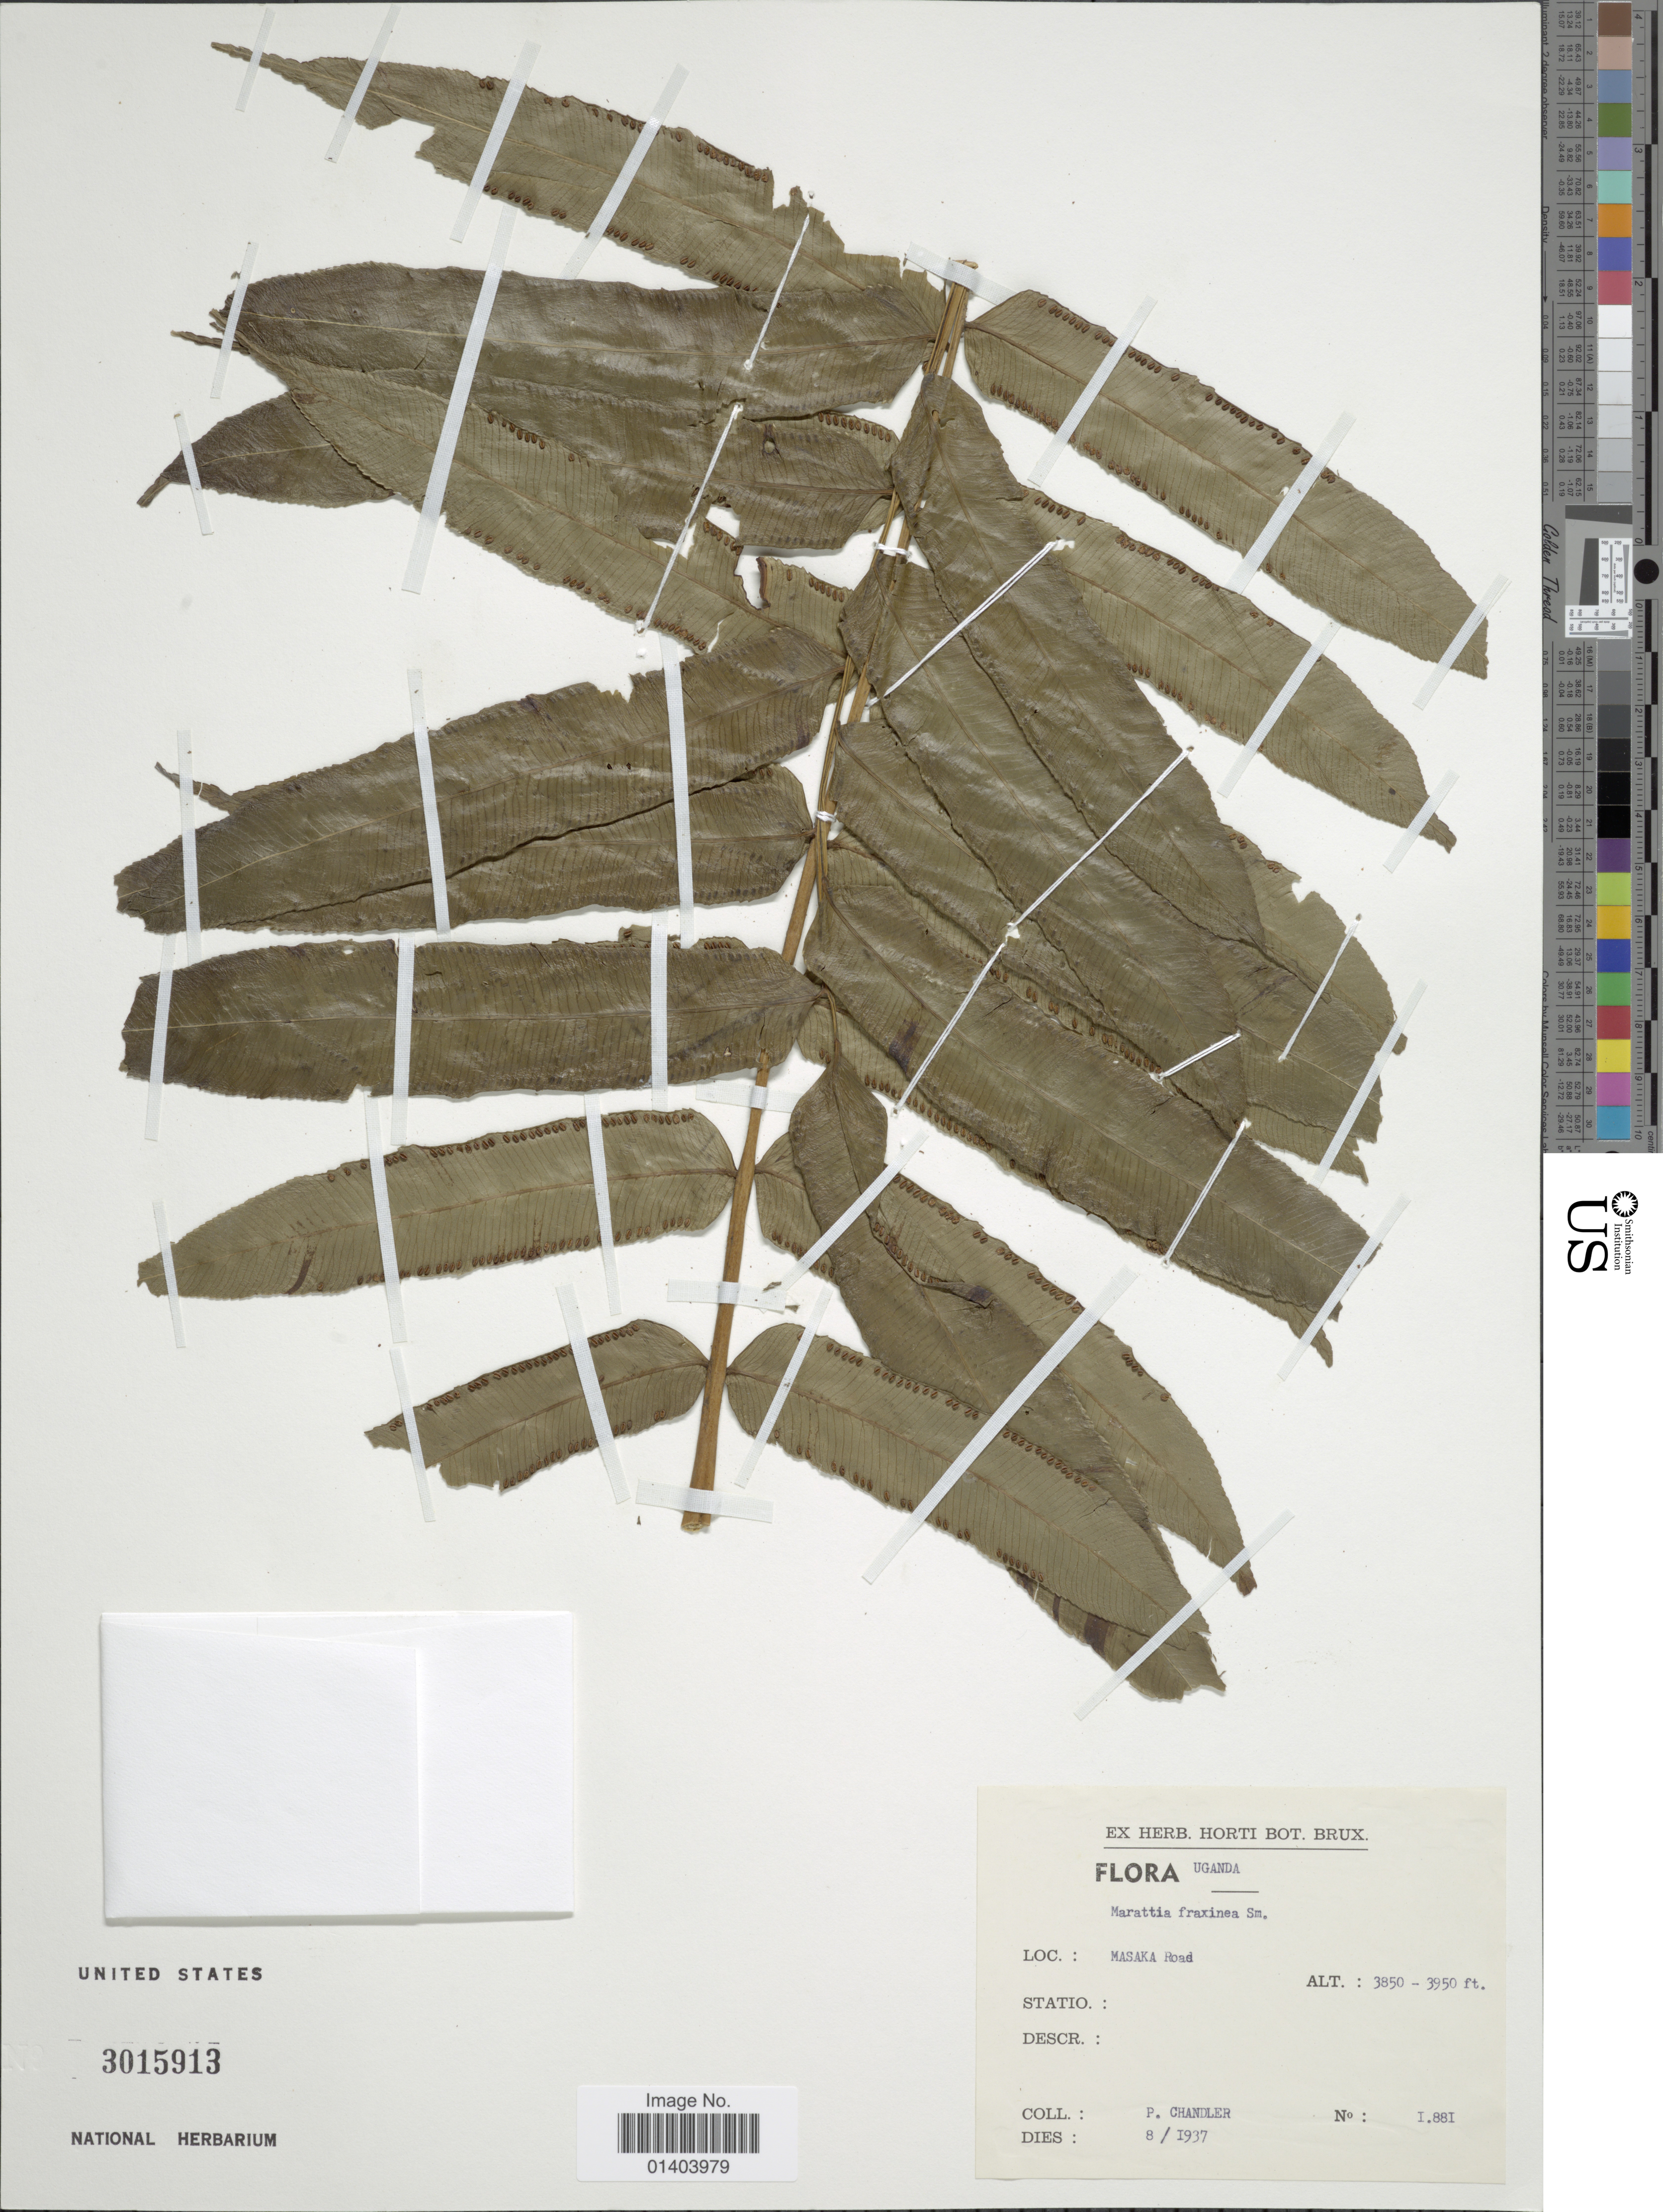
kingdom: Plantae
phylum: Tracheophyta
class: Polypodiopsida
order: Marattiales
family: Marattiaceae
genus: Ptisana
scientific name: Ptisana fraxinea var. fraxinea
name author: (Sm.) Murdock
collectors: P. Chandler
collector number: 1881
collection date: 1937-08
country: Uganda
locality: Masaka Road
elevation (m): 1173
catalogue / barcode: US 3015913